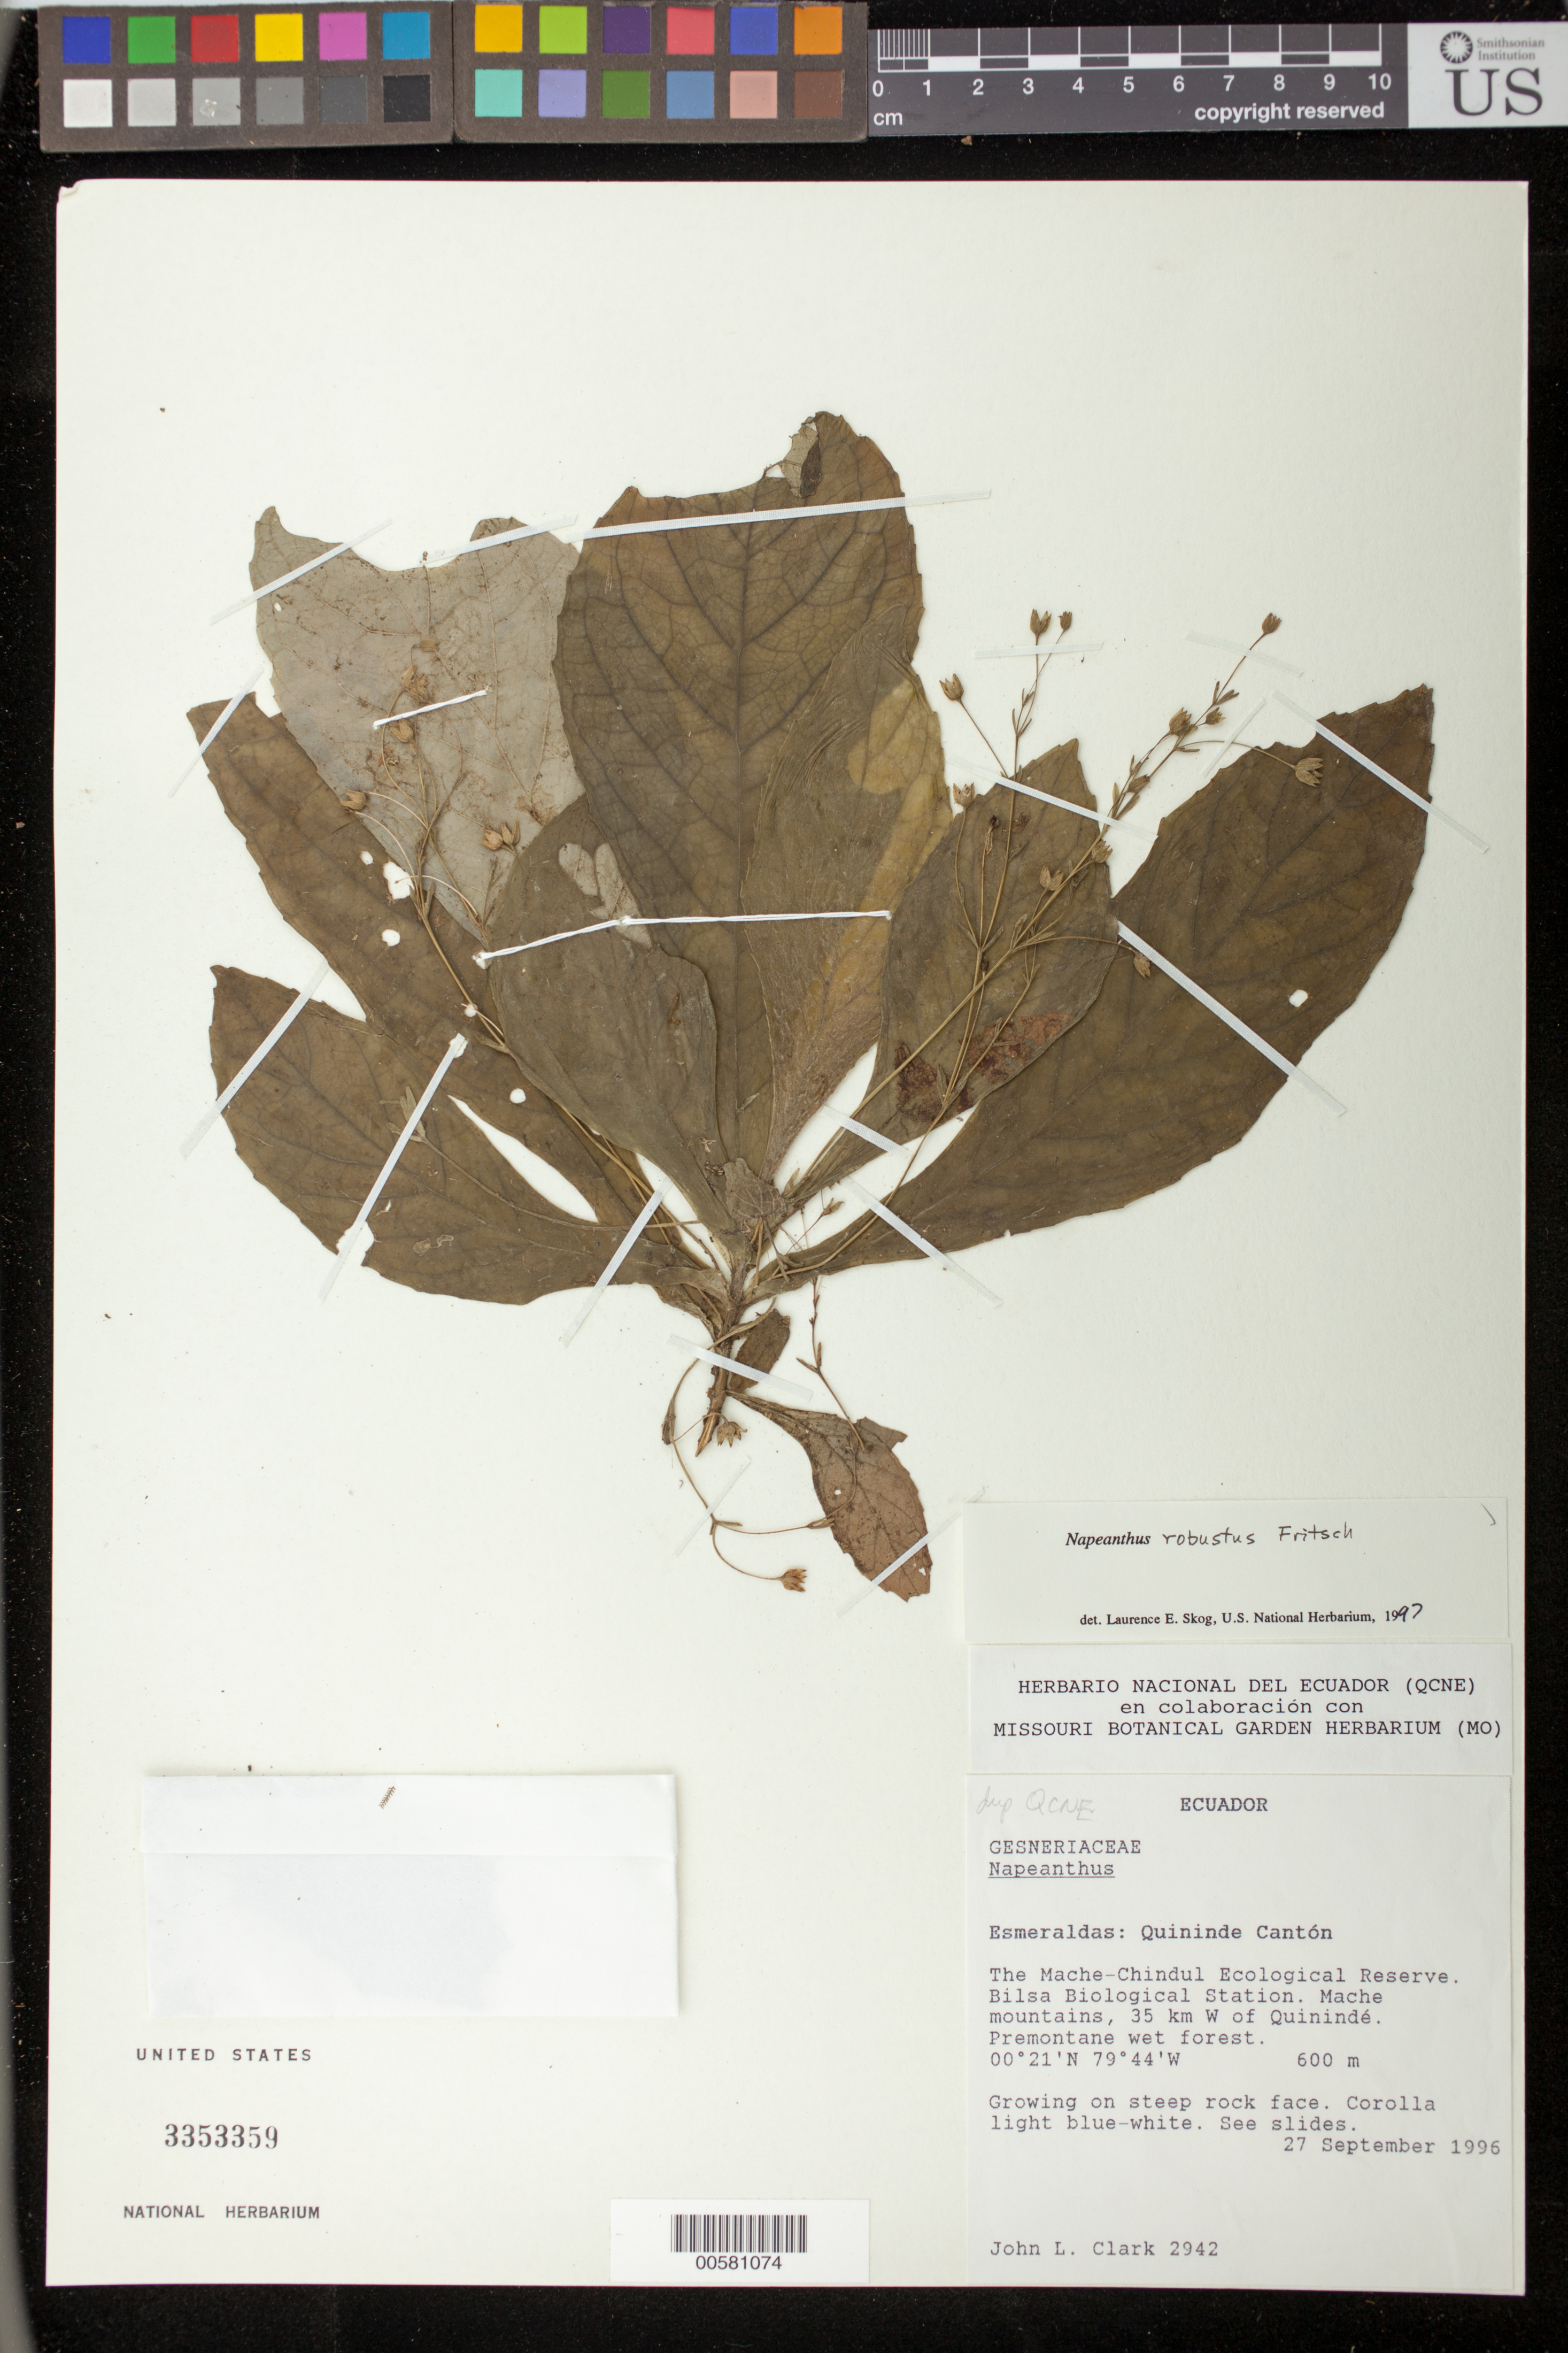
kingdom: Plantae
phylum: Tracheophyta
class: Magnoliopsida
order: Lamiales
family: Gesneriaceae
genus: Napeanthus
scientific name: Napeanthus robustus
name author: Fritsch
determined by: Skog, Laurence E.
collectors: J. L. Clark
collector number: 2942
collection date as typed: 27 Sep 1996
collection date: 1996-09-27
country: Ecuador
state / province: Esmeraldas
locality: Quininde Cantón. Mache-Chindul Ecological Reserve, Bilsa Biological Station, Mache mountains, 35 km W of Quinindé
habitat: Premontane wet forest; growing on steep rock face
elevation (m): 600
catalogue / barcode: US 3353359